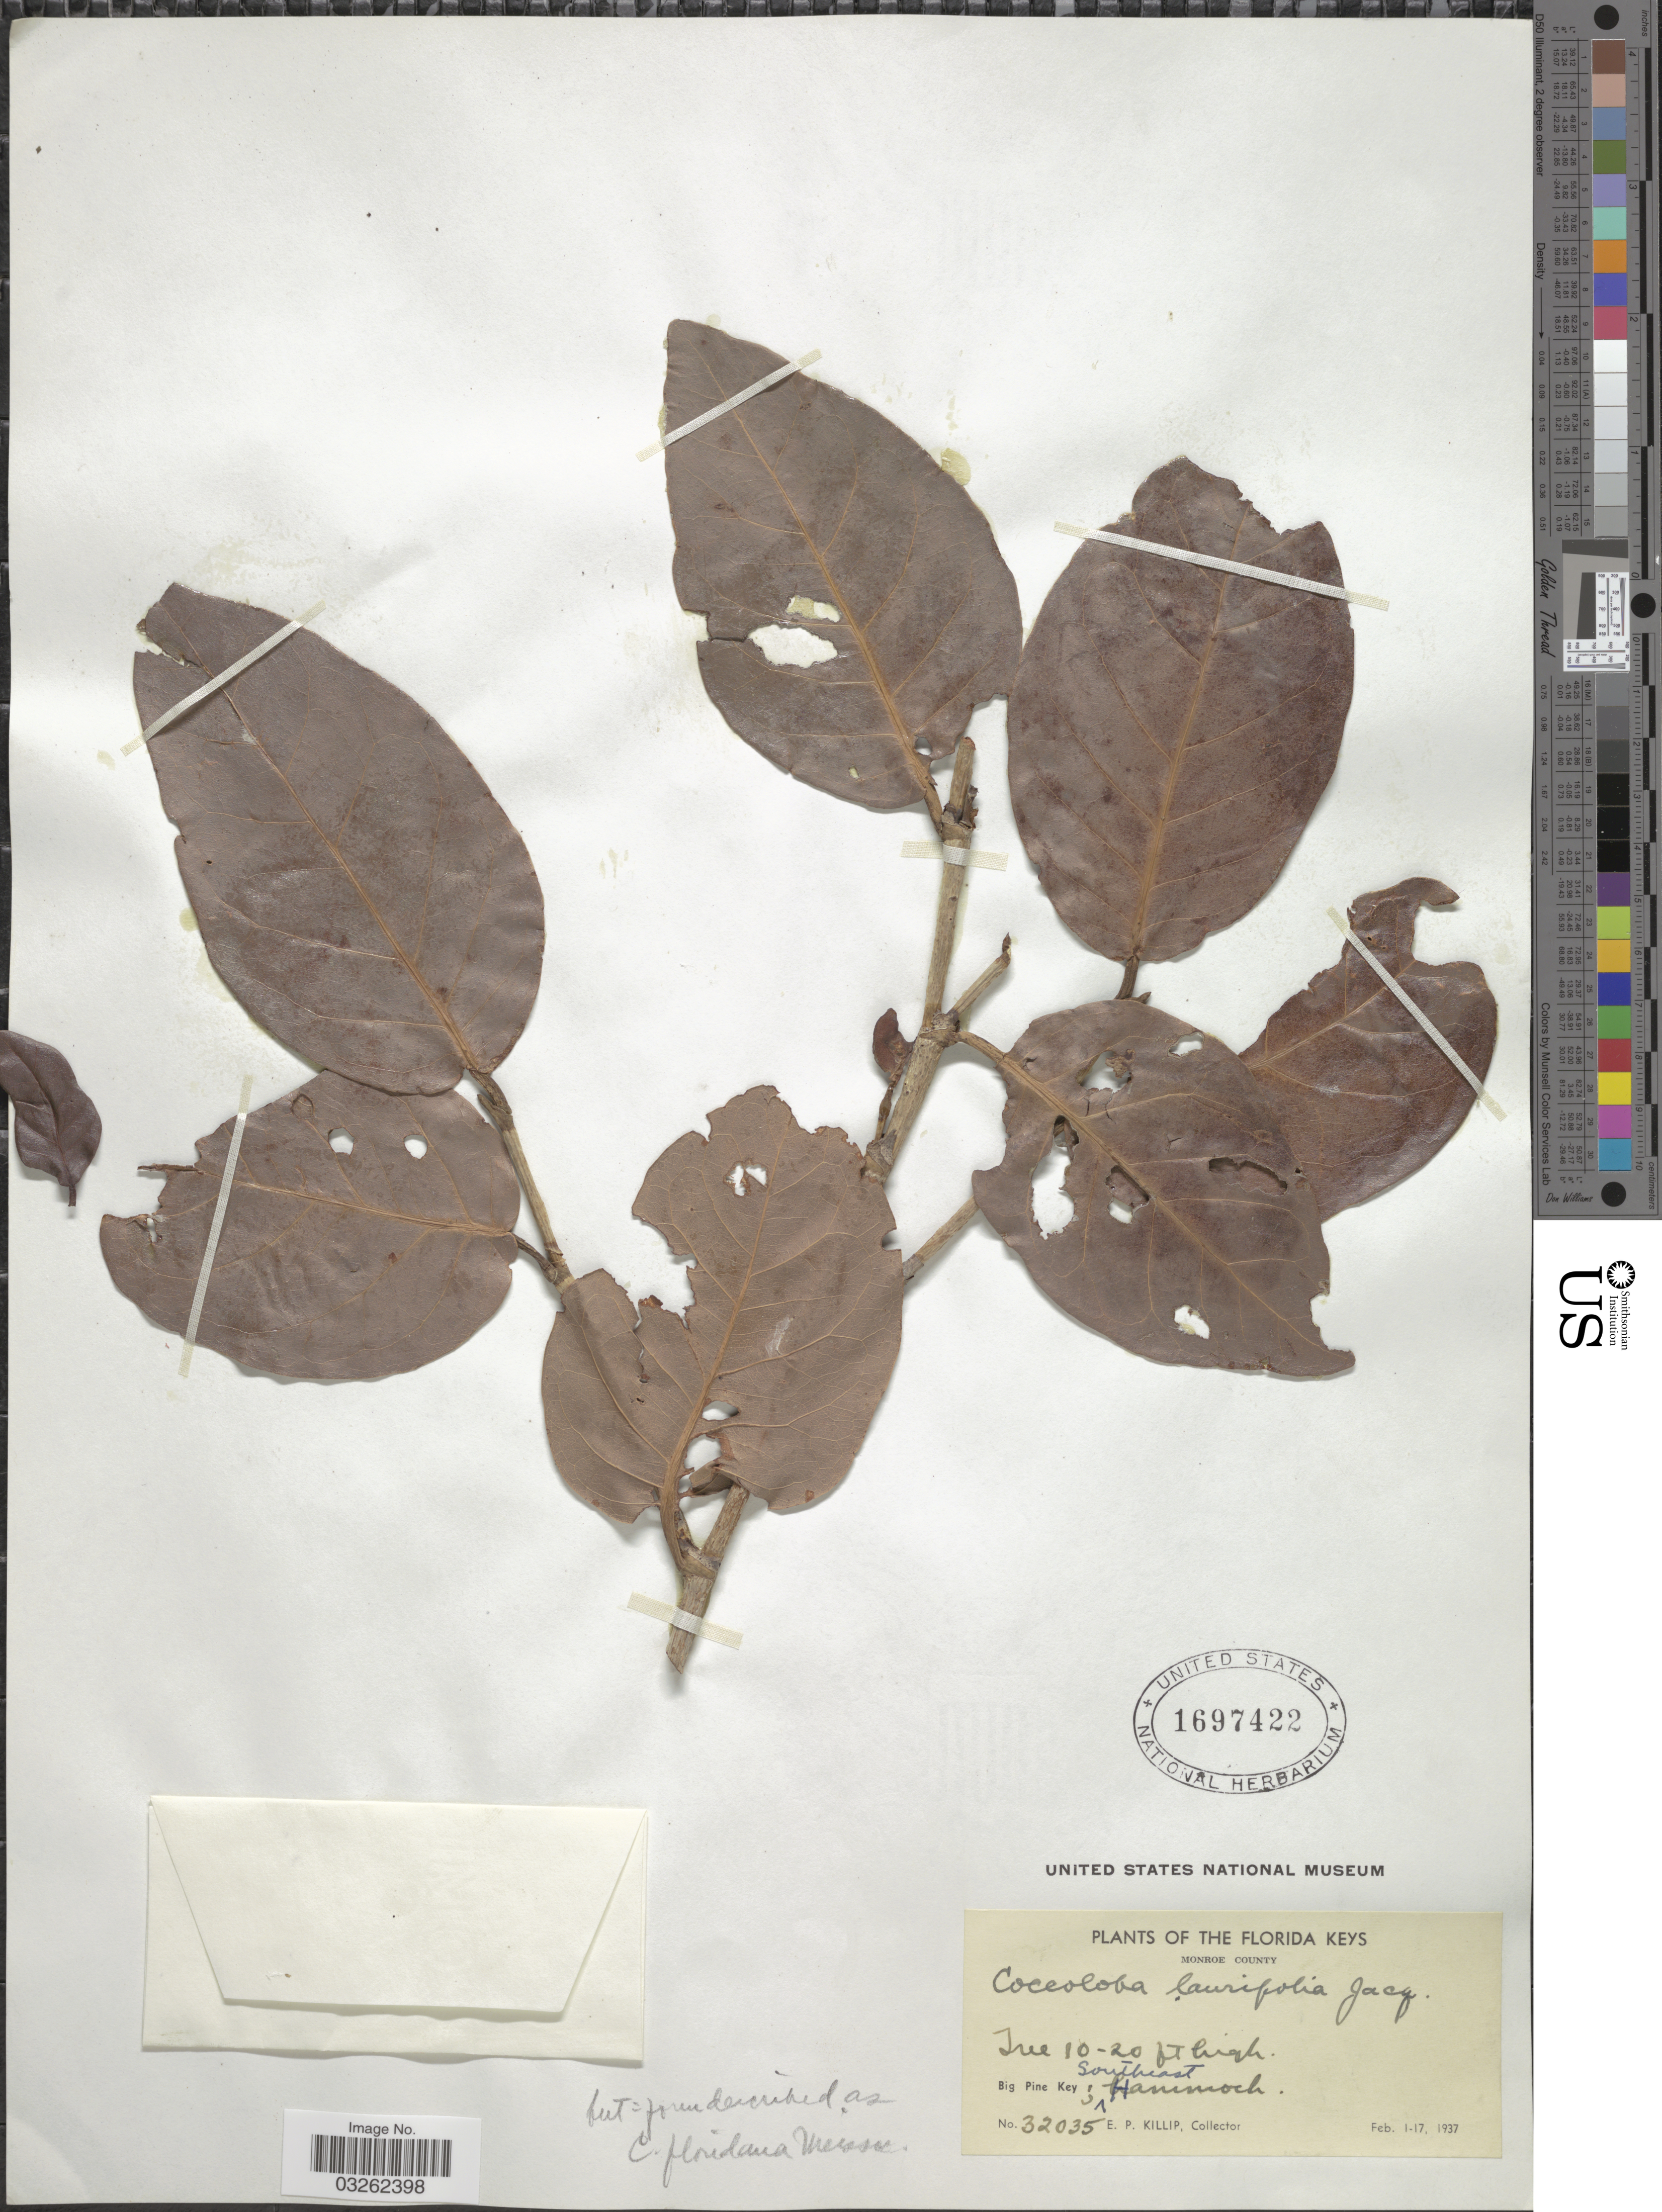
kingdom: Plantae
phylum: Tracheophyta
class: Magnoliopsida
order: Caryophyllales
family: Polygonaceae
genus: Coccoloba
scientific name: Coccoloba diversifolia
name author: Jacq.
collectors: E. P. Killip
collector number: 32035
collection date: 1937-02-01/1937-02-17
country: United States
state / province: Florida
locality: The Florida Keys, Monroe County, Big Pine Key; Southeast Hammock.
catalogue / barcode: US 1697422